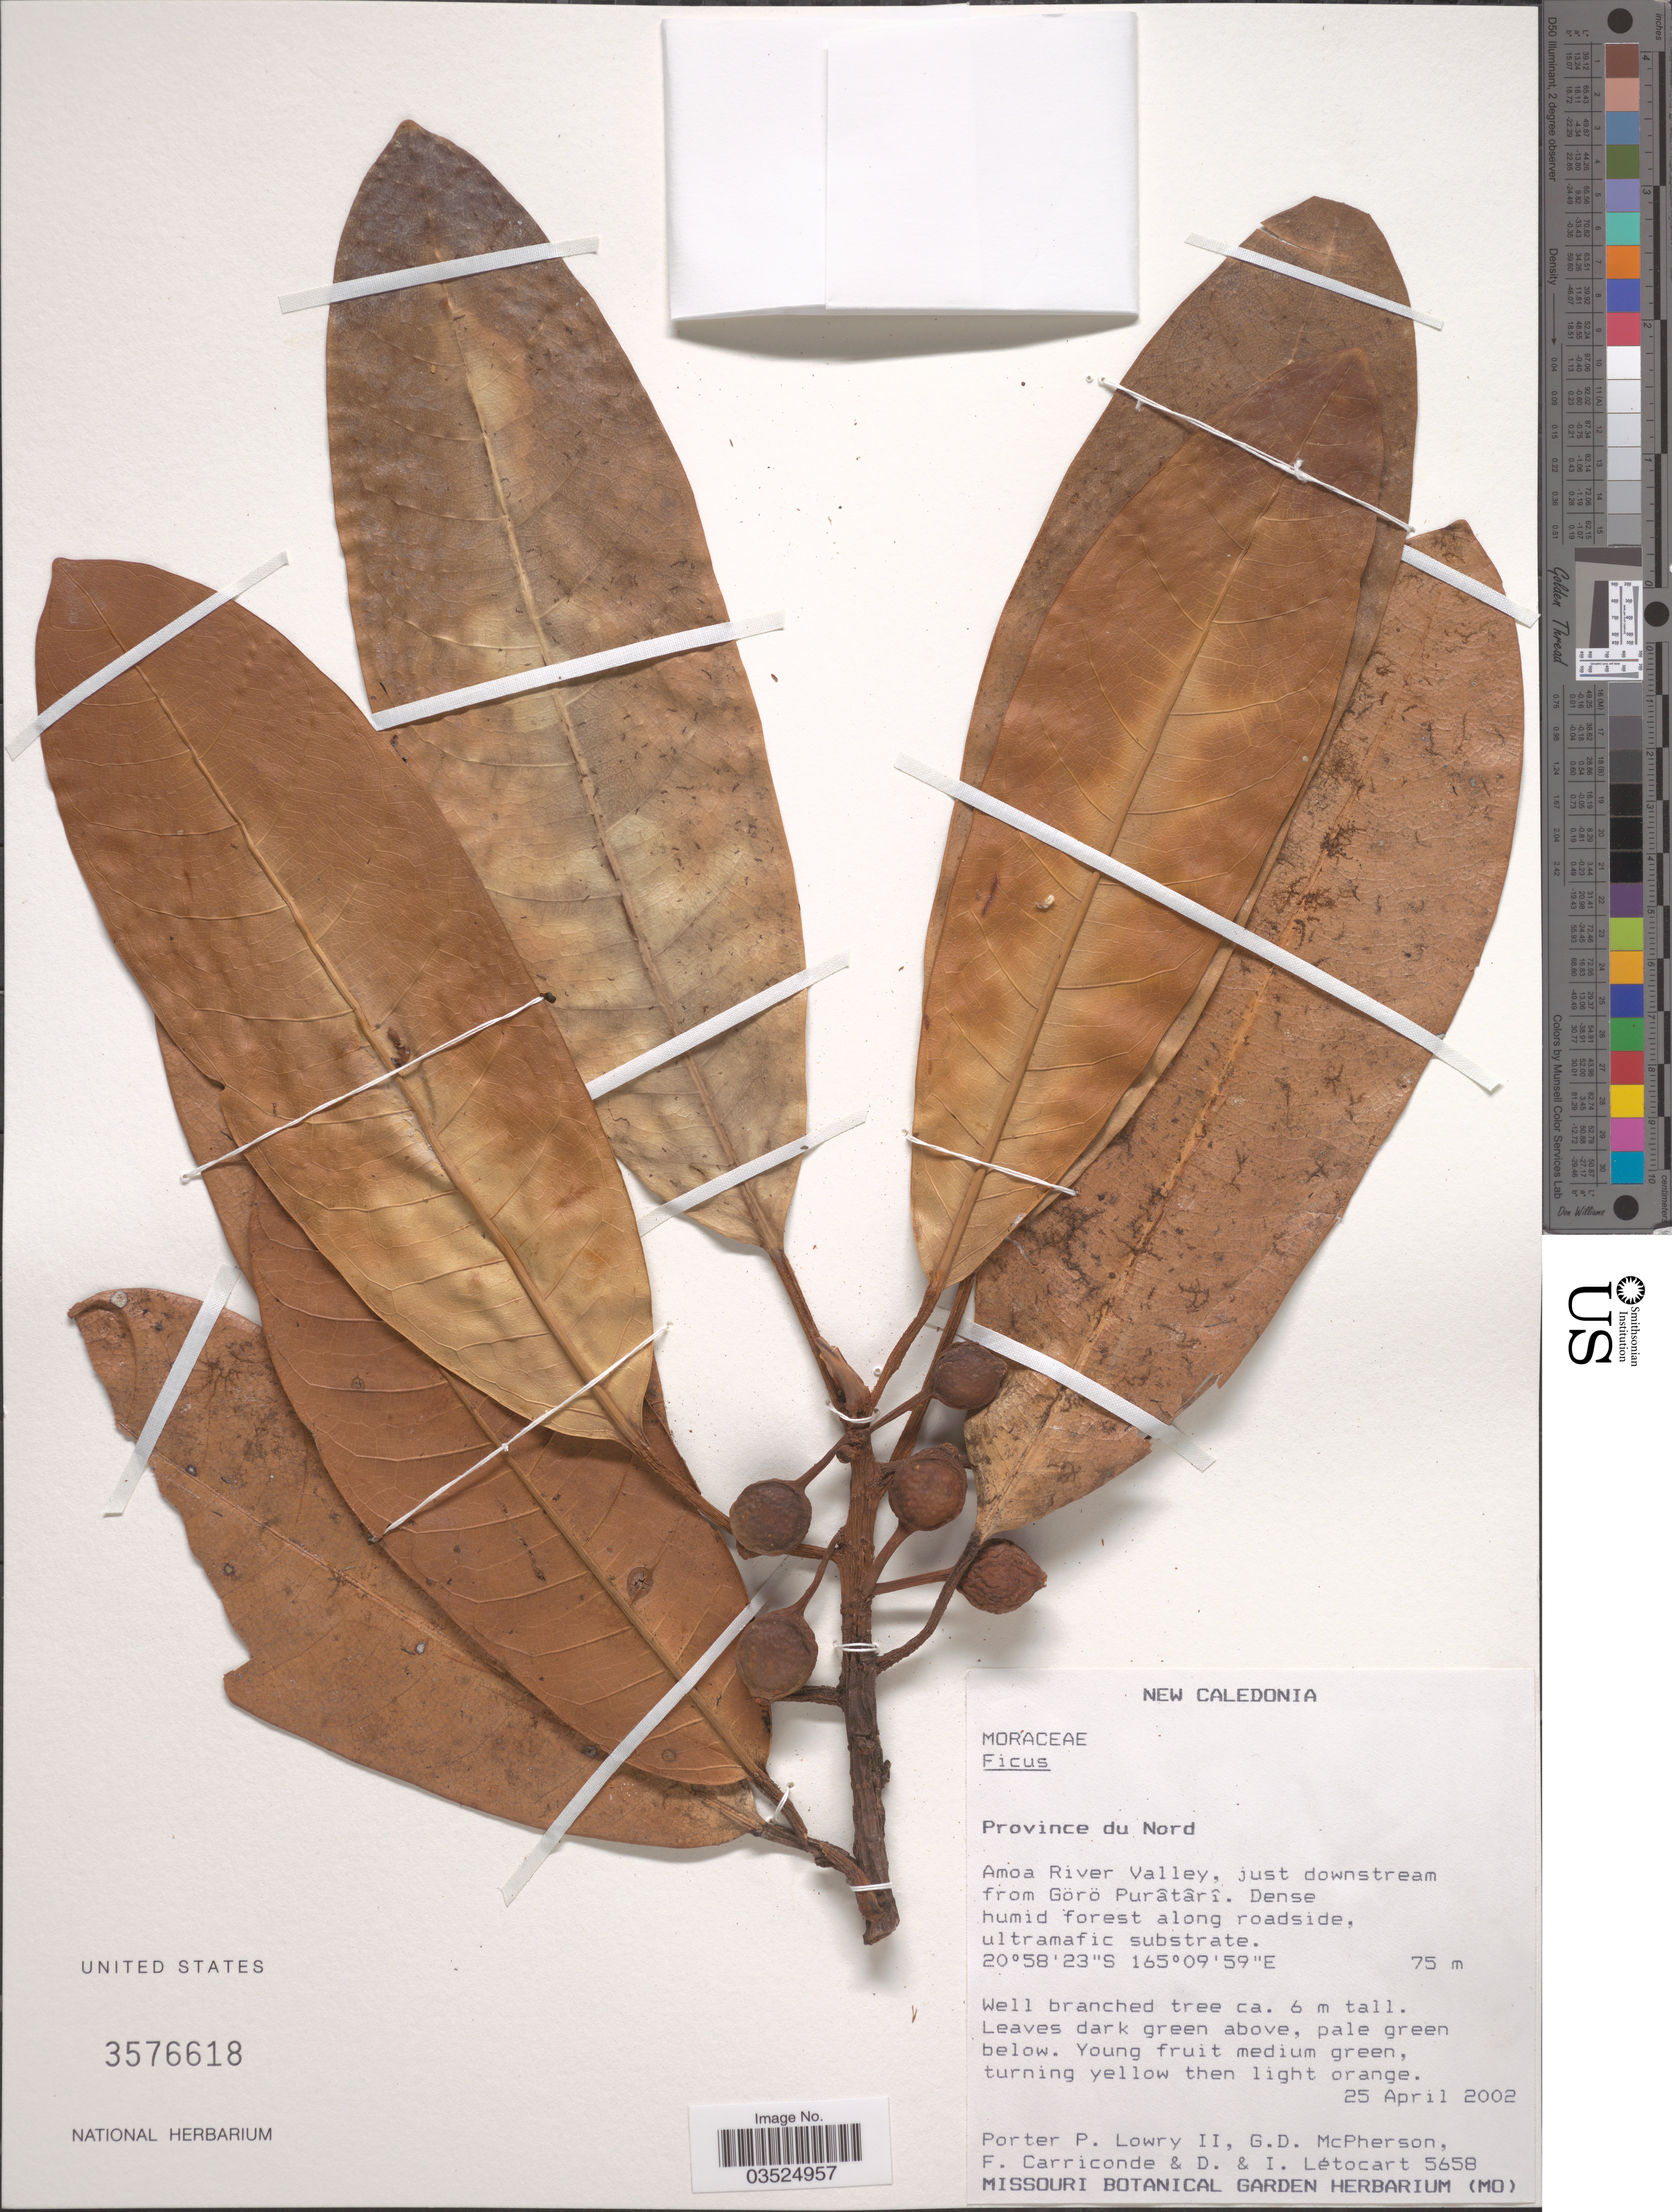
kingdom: Plantae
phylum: Tracheophyta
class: Magnoliopsida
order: Rosales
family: Moraceae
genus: Ficus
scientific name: Ficus sp.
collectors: P. P. Lowry, G. D. McPherson, F. Carriconde, D. Letocart & I. Letocart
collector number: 5658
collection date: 2002-04-25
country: New Caledonia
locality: Province du Nord. Amoa River Valley, just downstream from Görö Purâtârî. Dense humid forest along roadside, ultramafic substrate.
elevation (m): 75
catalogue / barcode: US 3576618